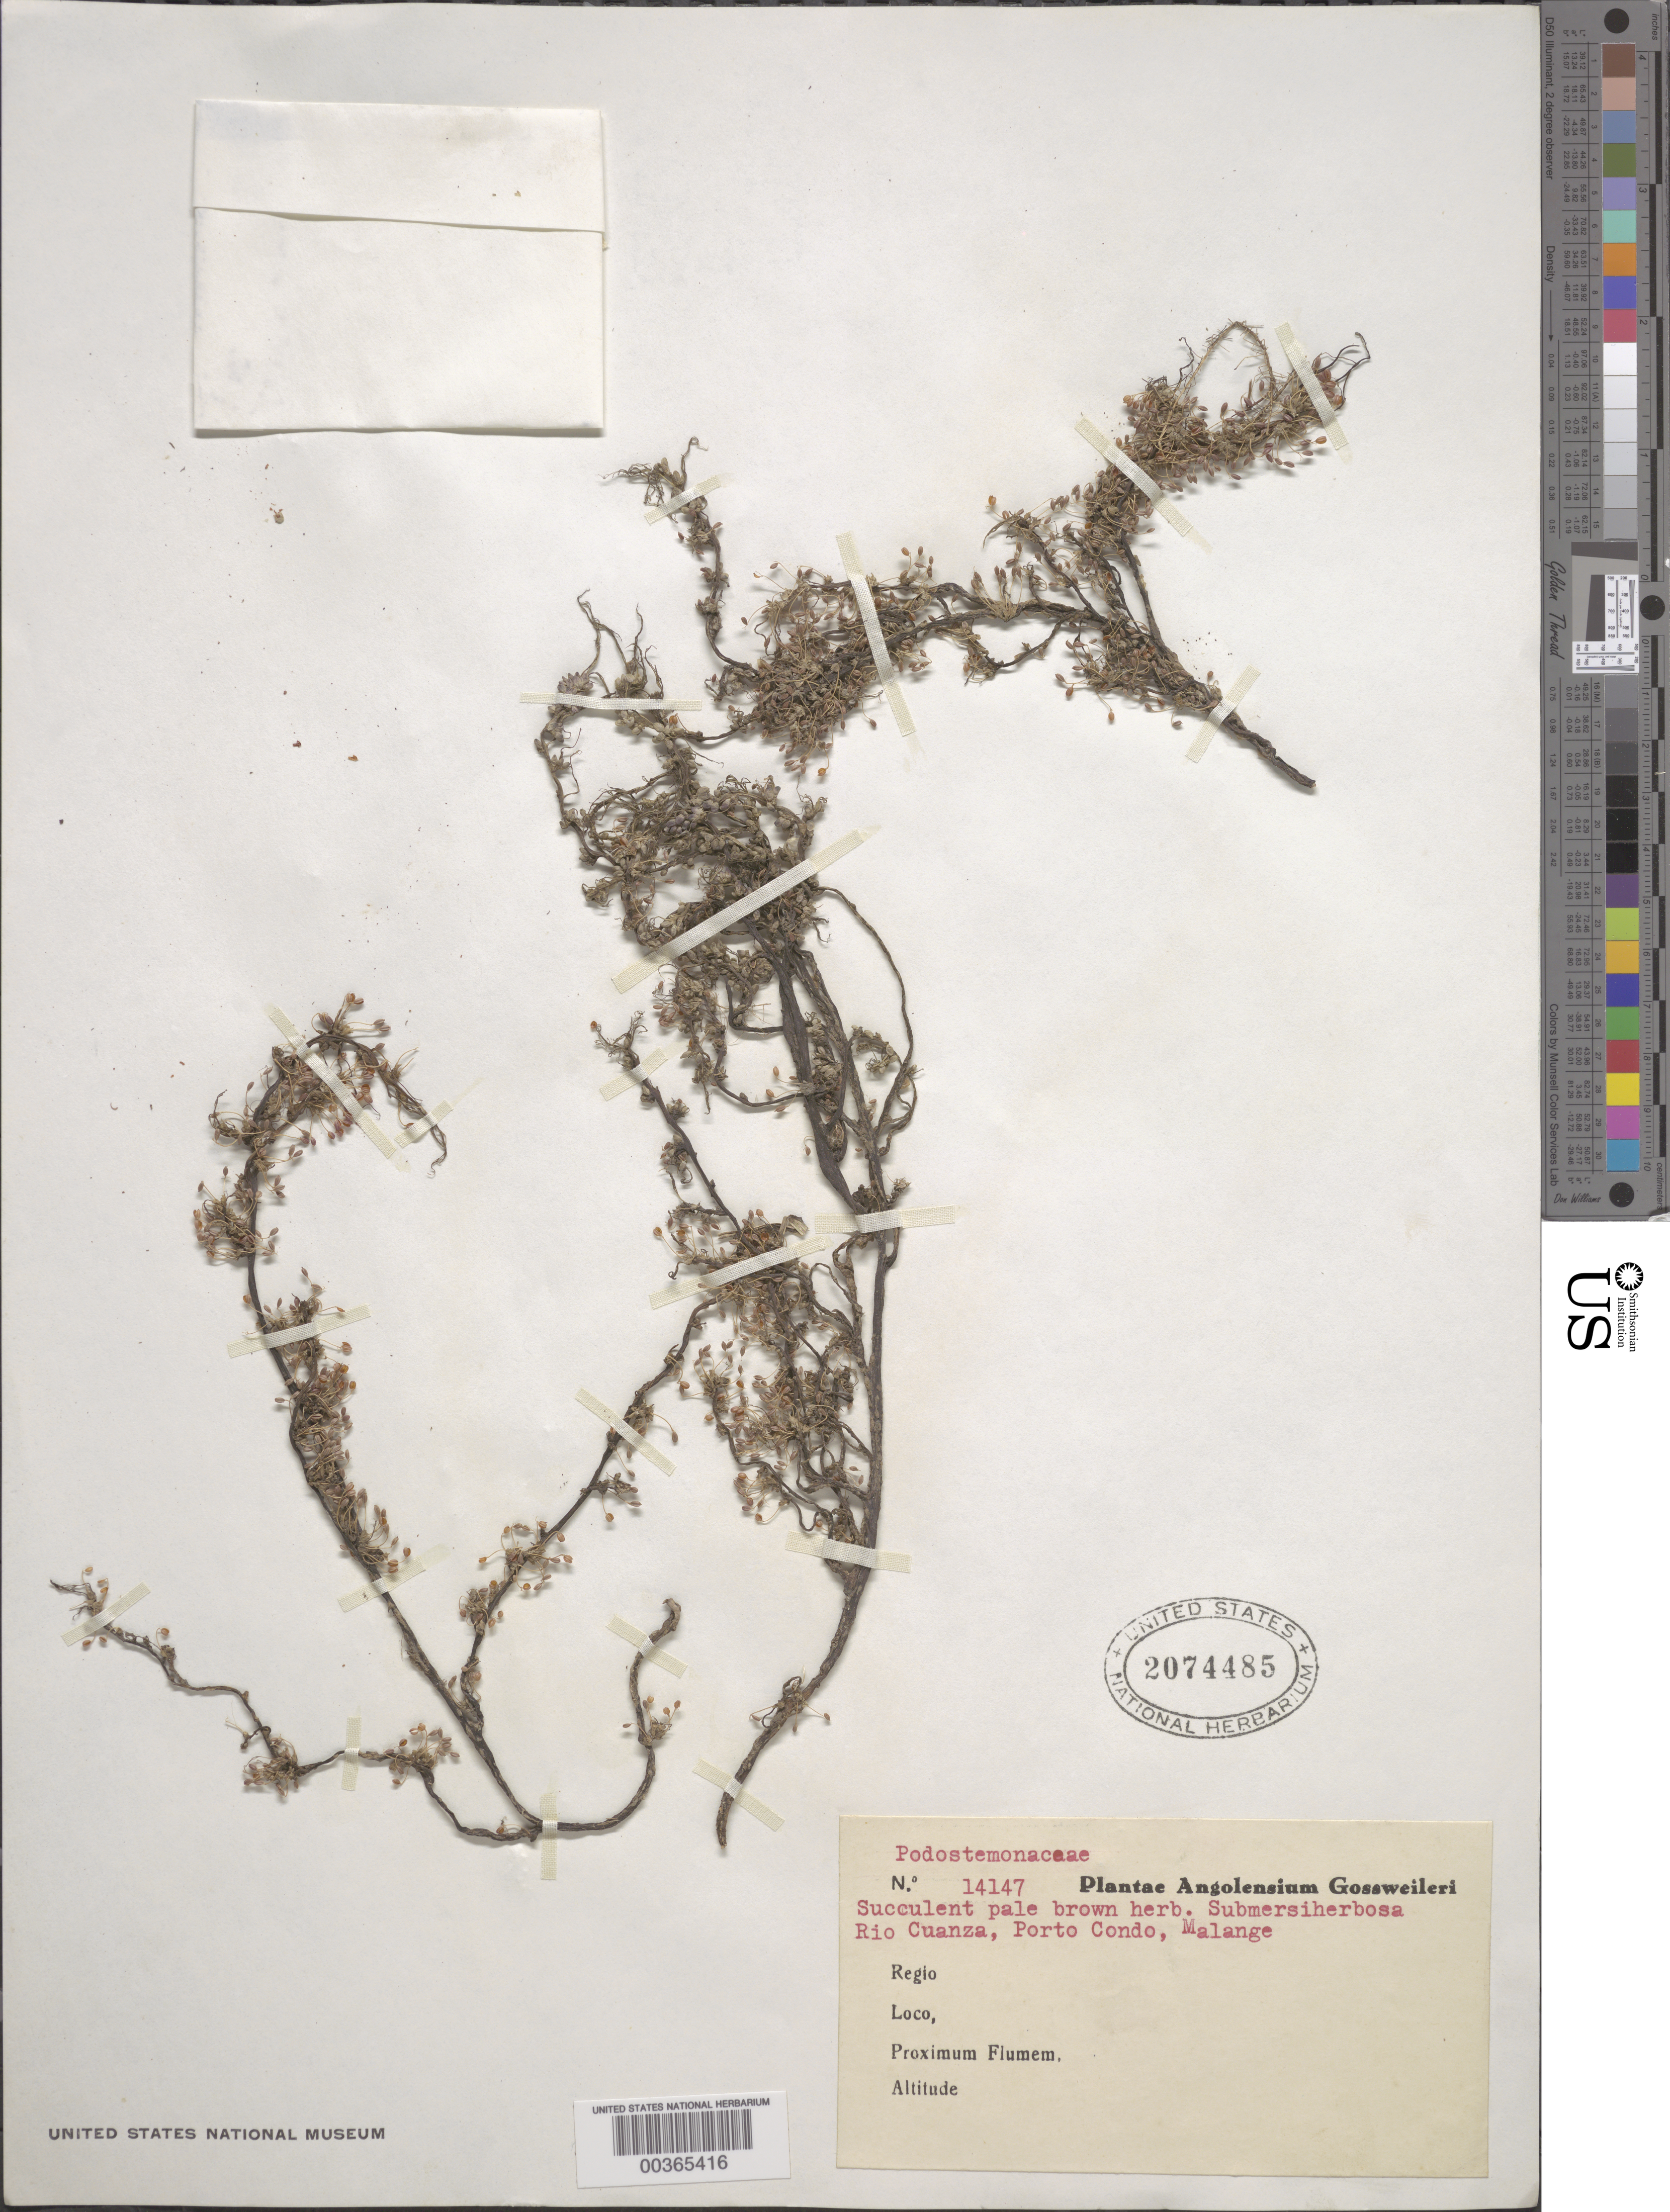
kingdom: Plantae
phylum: Tracheophyta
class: Magnoliopsida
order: Malpighiales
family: Podostemaceae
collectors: J. Gossweiler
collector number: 14147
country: Angola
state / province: Malange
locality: Rio Cuanza, Porto Condo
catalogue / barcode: US 2074485